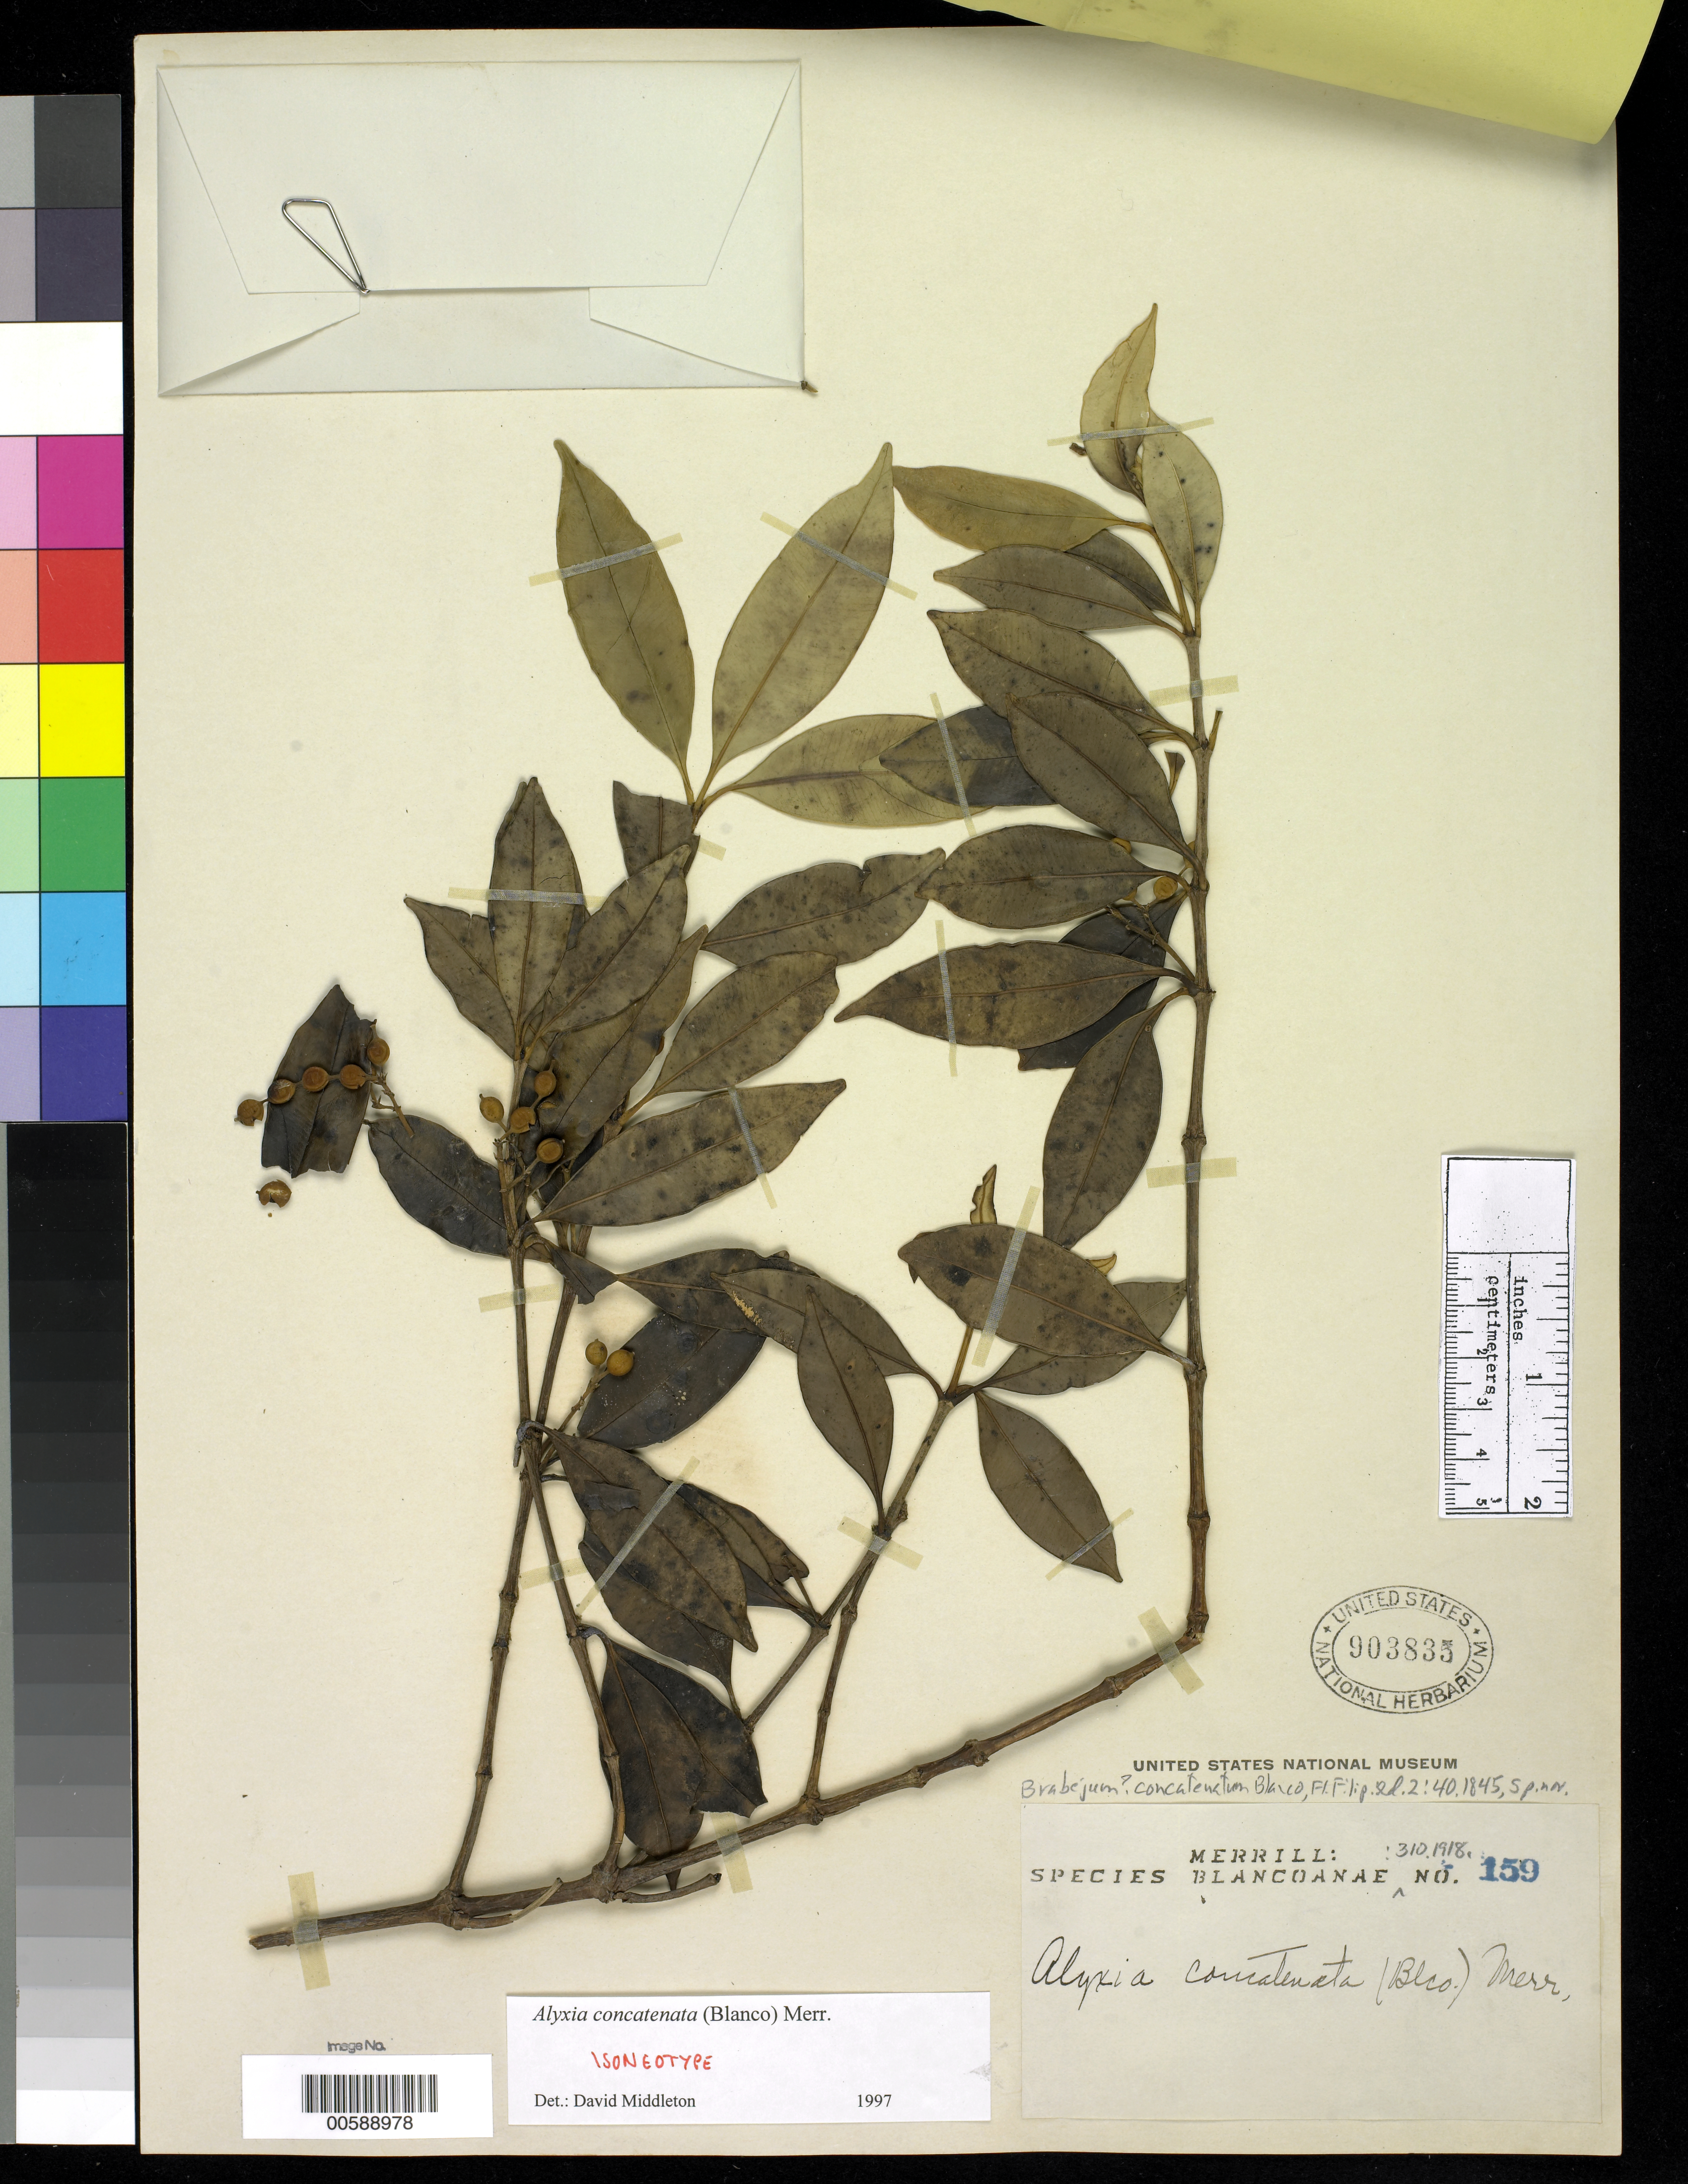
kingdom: Plantae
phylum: Tracheophyta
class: Magnoliopsida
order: Proteales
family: Proteaceae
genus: Brabejum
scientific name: Brabejum concatenatum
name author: Blanco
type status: Isoneotype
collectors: E. D. Merrill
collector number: Sp. Blancoan. 159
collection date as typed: Nov 1914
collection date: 1914-11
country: Philippines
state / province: Calabarzon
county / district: Rizal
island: Luzon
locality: Bosoboso, Prov. of Rizal, Luzon.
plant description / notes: Cited by E.D. Merrill in Sp. Blancoan. 310. 1918.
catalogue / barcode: US 903835